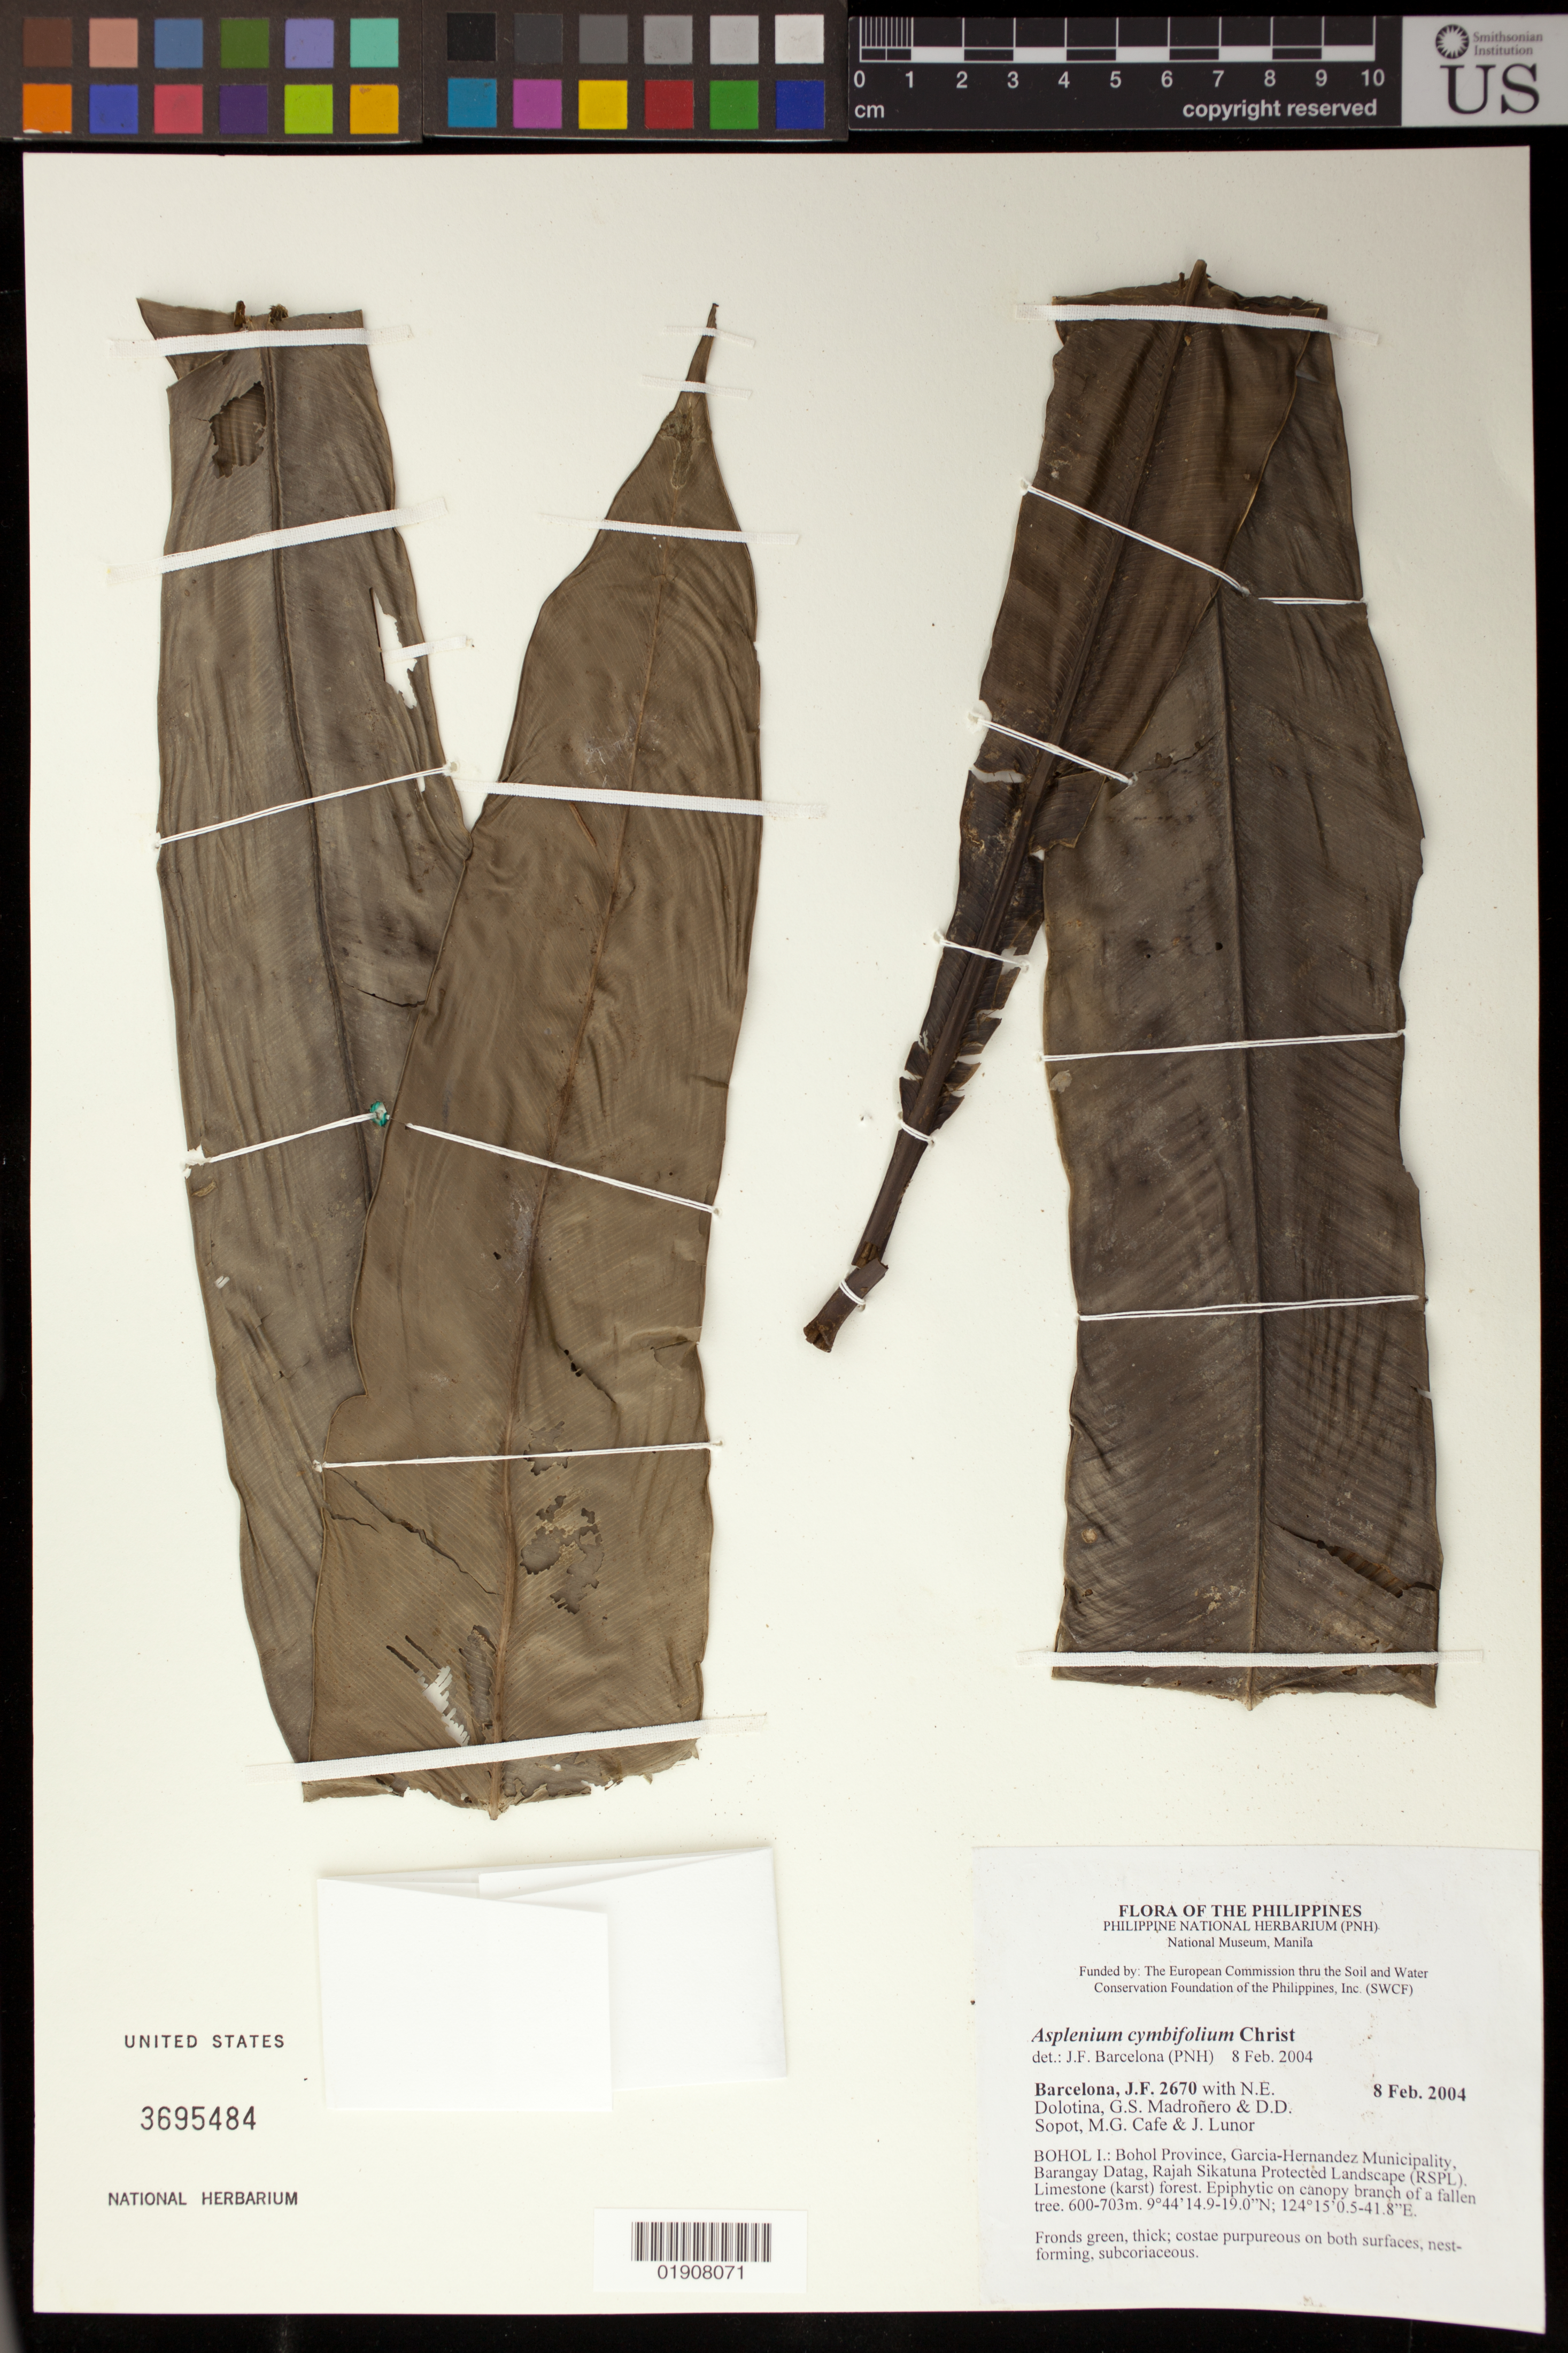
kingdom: Plantae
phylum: Tracheophyta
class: Polypodiopsida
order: Polypodiales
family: Aspleniaceae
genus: Asplenium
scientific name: Asplenium cymbifolium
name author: Christ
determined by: Barcelona, J. F.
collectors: J. F. Barcelona, N. Dolotina, G. Madroñero, D. Sopot & et al.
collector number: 2670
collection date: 2004-02-08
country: Philippines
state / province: Central Visayas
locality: Bohol I: Bohol Province, Garcia-Hernandez Municipality, Barangay Datag, Rajah Sikatuna Protected Landscape (RSPL)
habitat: Limestone forest.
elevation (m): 600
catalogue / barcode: US 3695484